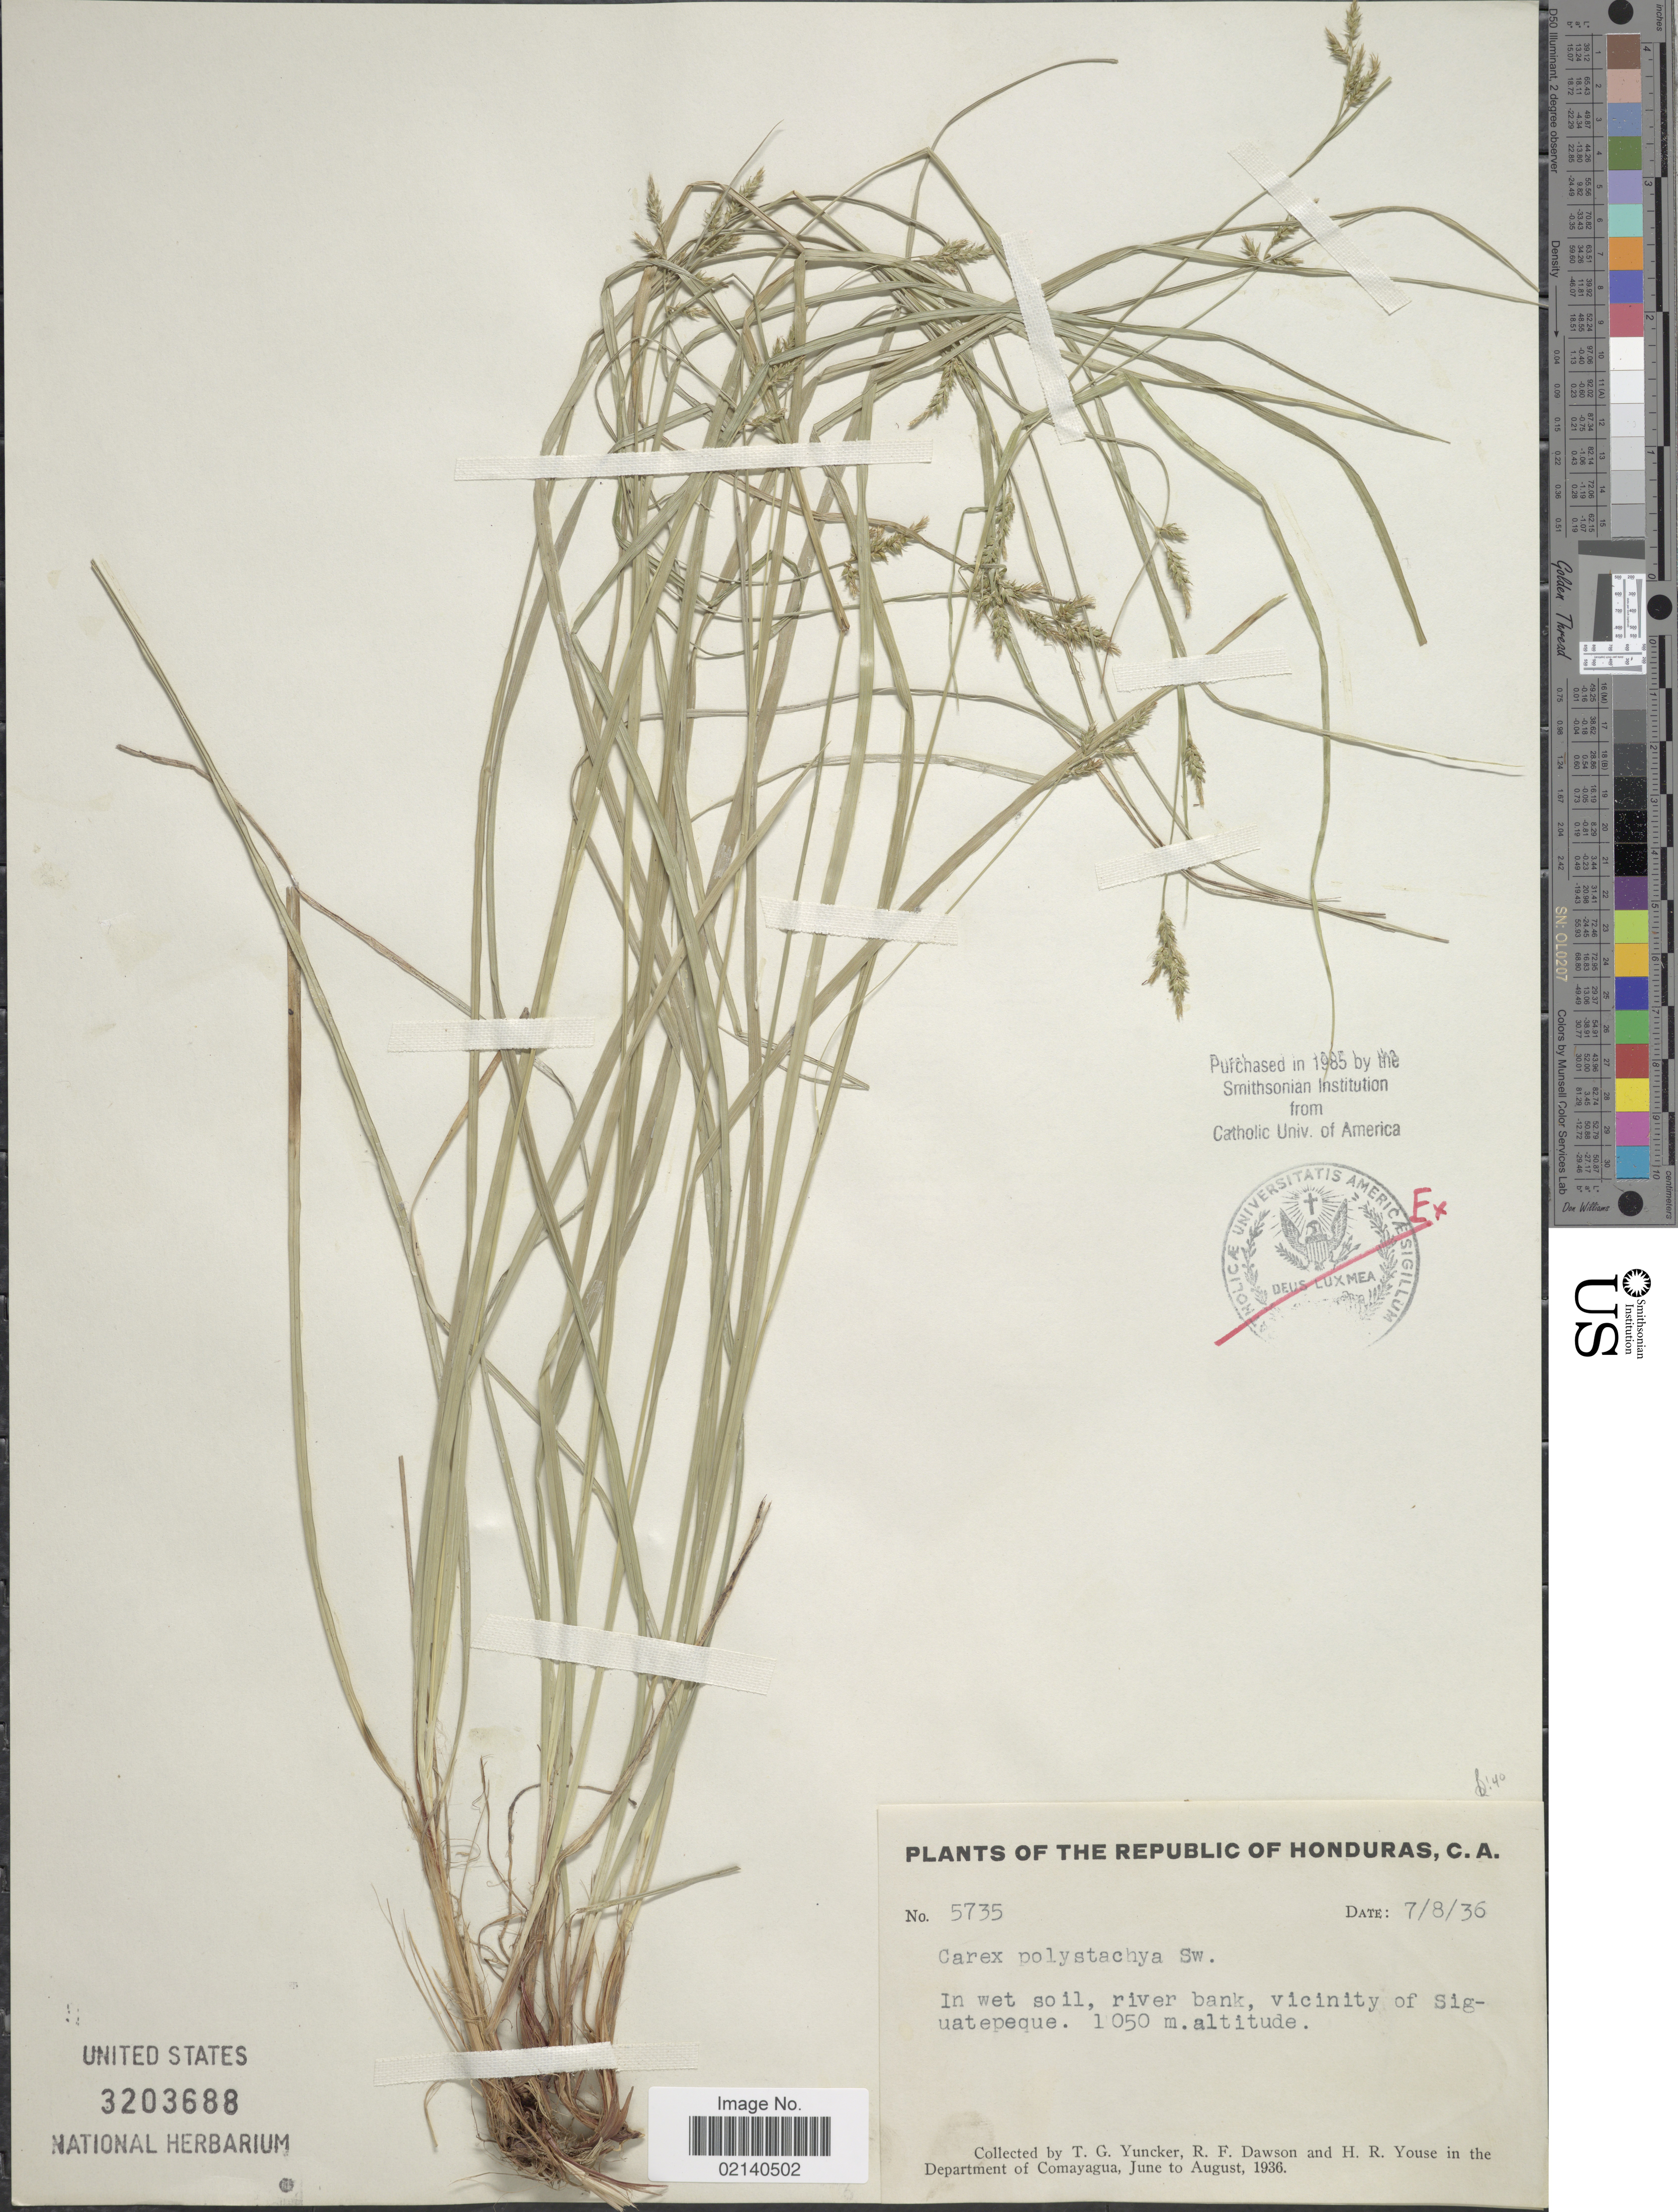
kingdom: Plantae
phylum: Tracheophyta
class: Liliopsida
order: Poales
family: Cyperaceae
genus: Carex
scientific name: Carex polystachya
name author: Sw. ex Wahlenb.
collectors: T. G. Yuncker, R. F. Dawson & H. Youse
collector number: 5735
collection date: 1936-08-07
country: Honduras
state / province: Comayagua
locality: The Republic of Honduras, in wet soil, river bank, vicinity of Siguatepeque.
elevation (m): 1050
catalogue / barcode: US 3203688